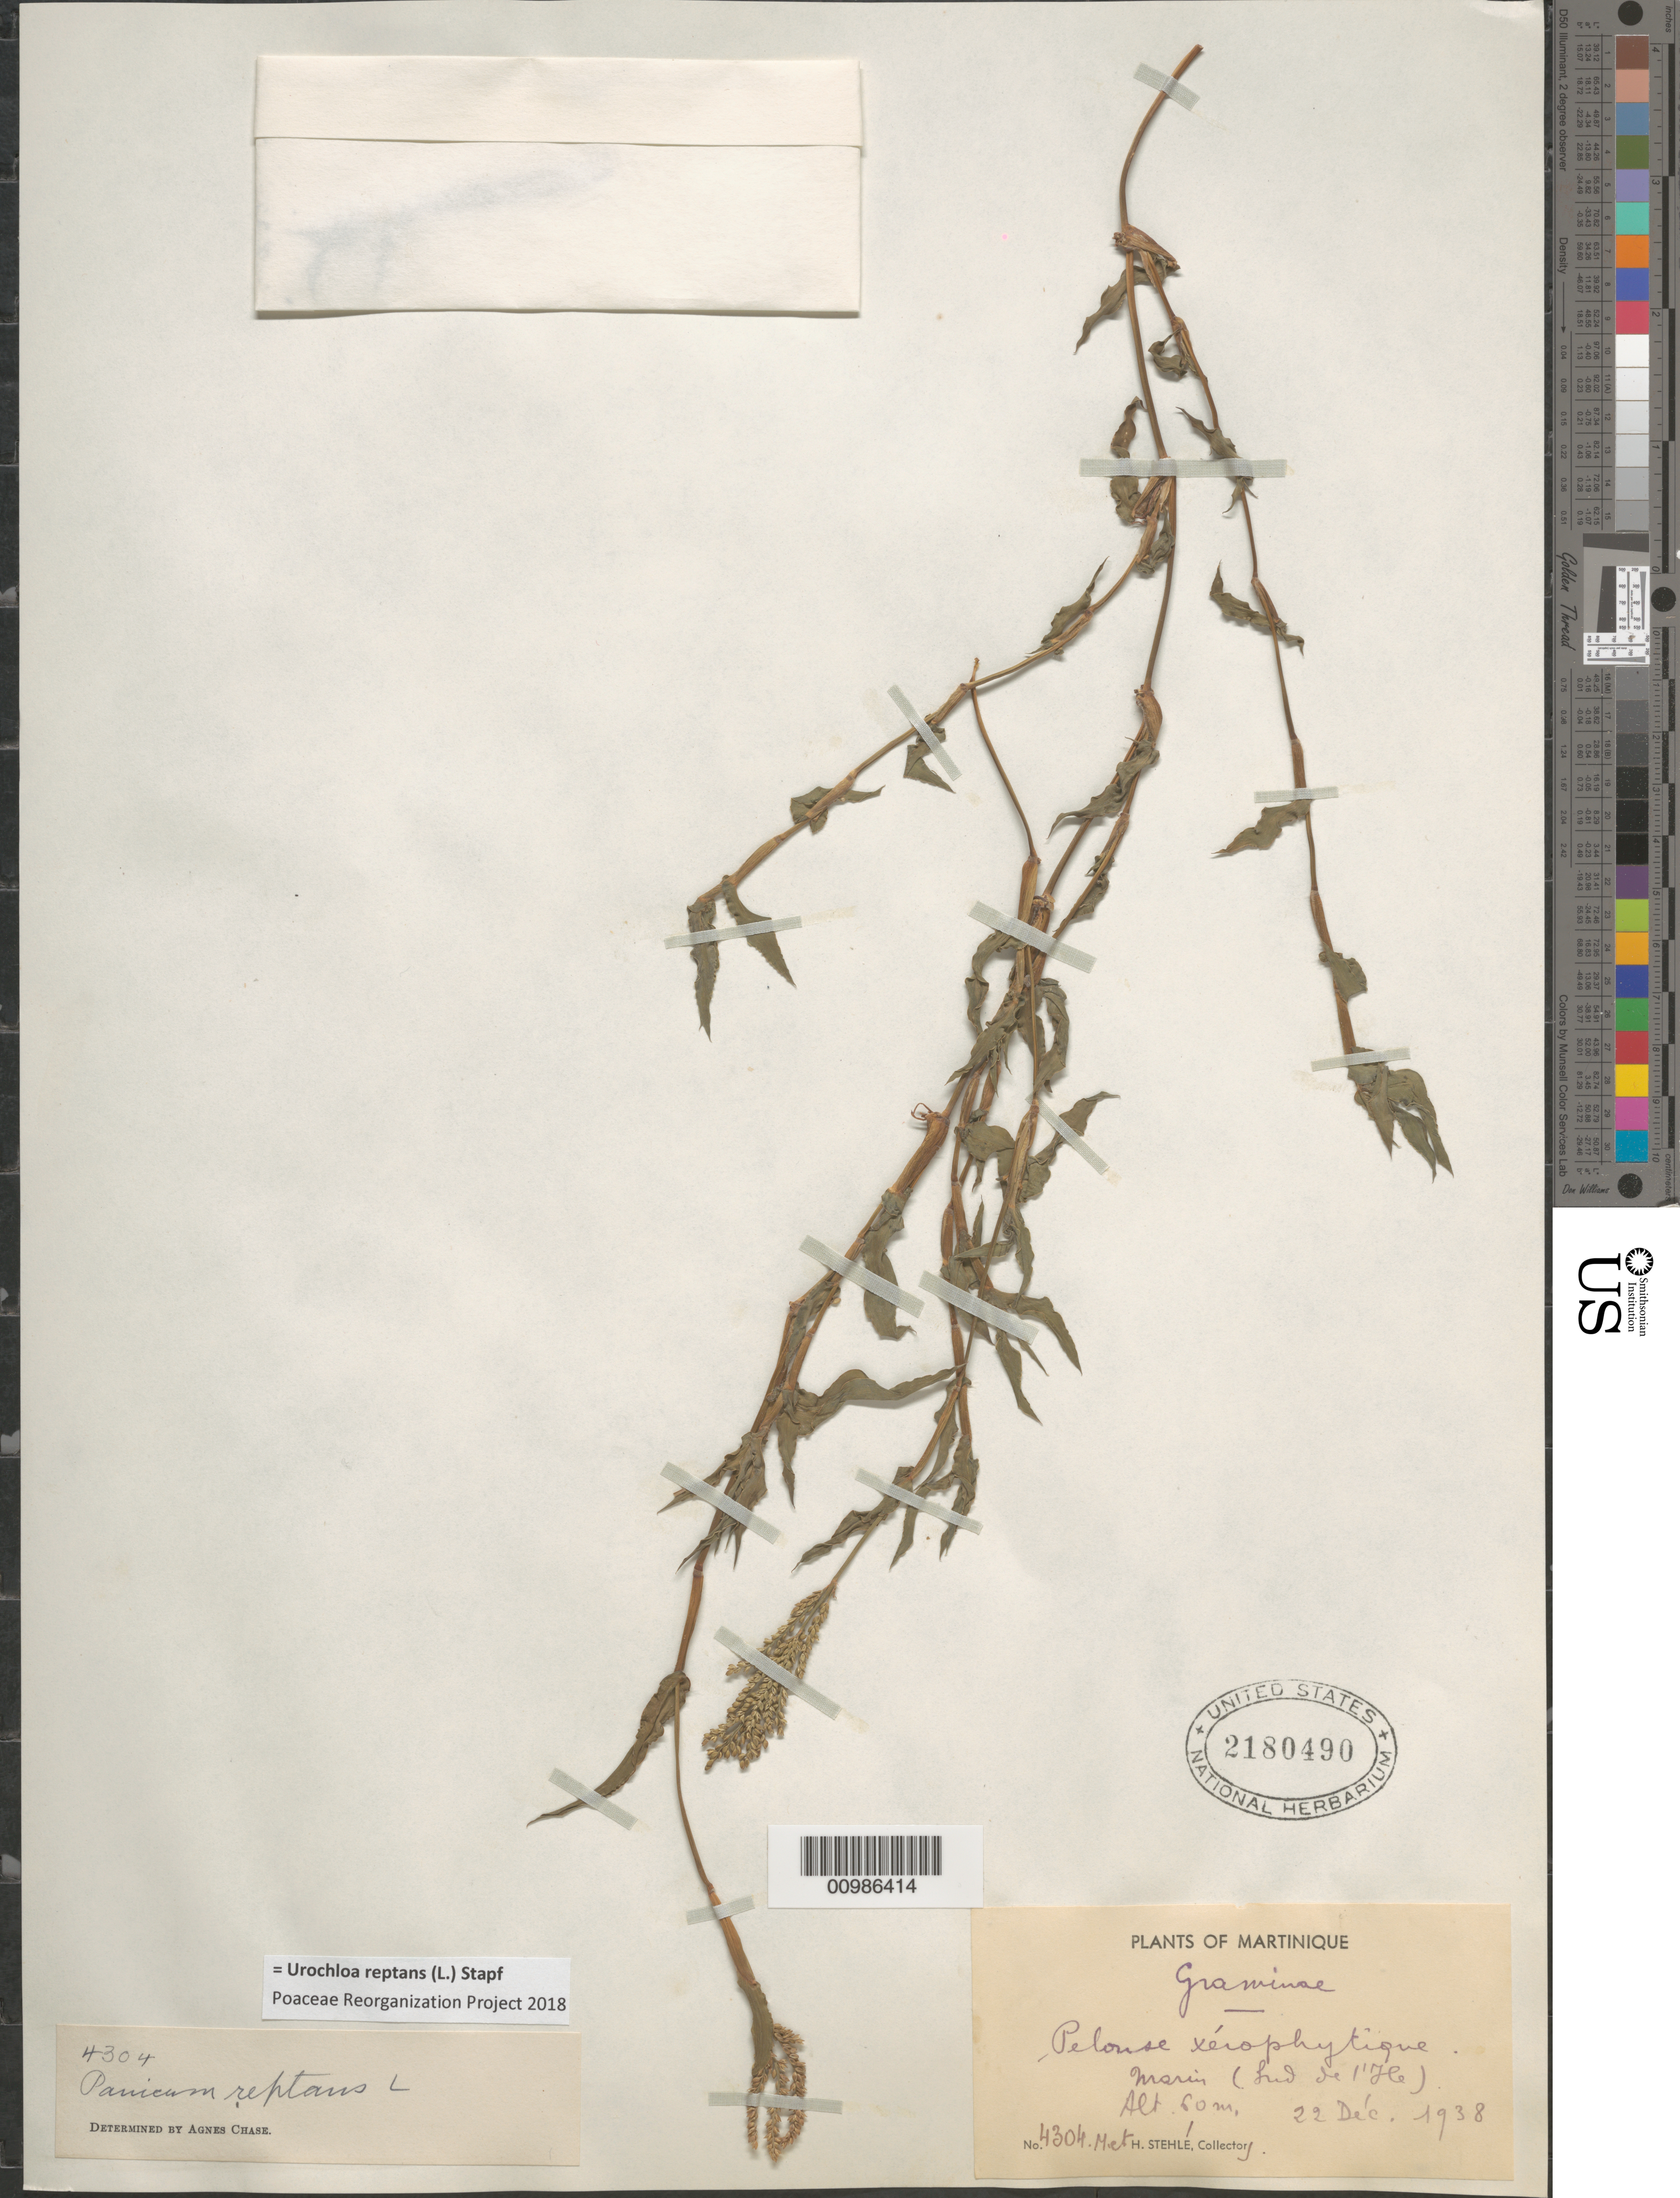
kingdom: Plantae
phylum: Tracheophyta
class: Liliopsida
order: Poales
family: Poaceae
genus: Brachiaria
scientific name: Brachiaria reptans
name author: (L.) C.E. Hubb. & C.A. Gardner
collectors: H. Stehlé & M. Stehlé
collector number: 4304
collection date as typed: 22 Dec 1938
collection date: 1938-12-22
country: Martinique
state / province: Le Marin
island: Martinique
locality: Marin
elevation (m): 60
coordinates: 0 N, 0 E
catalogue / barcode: US 2180490